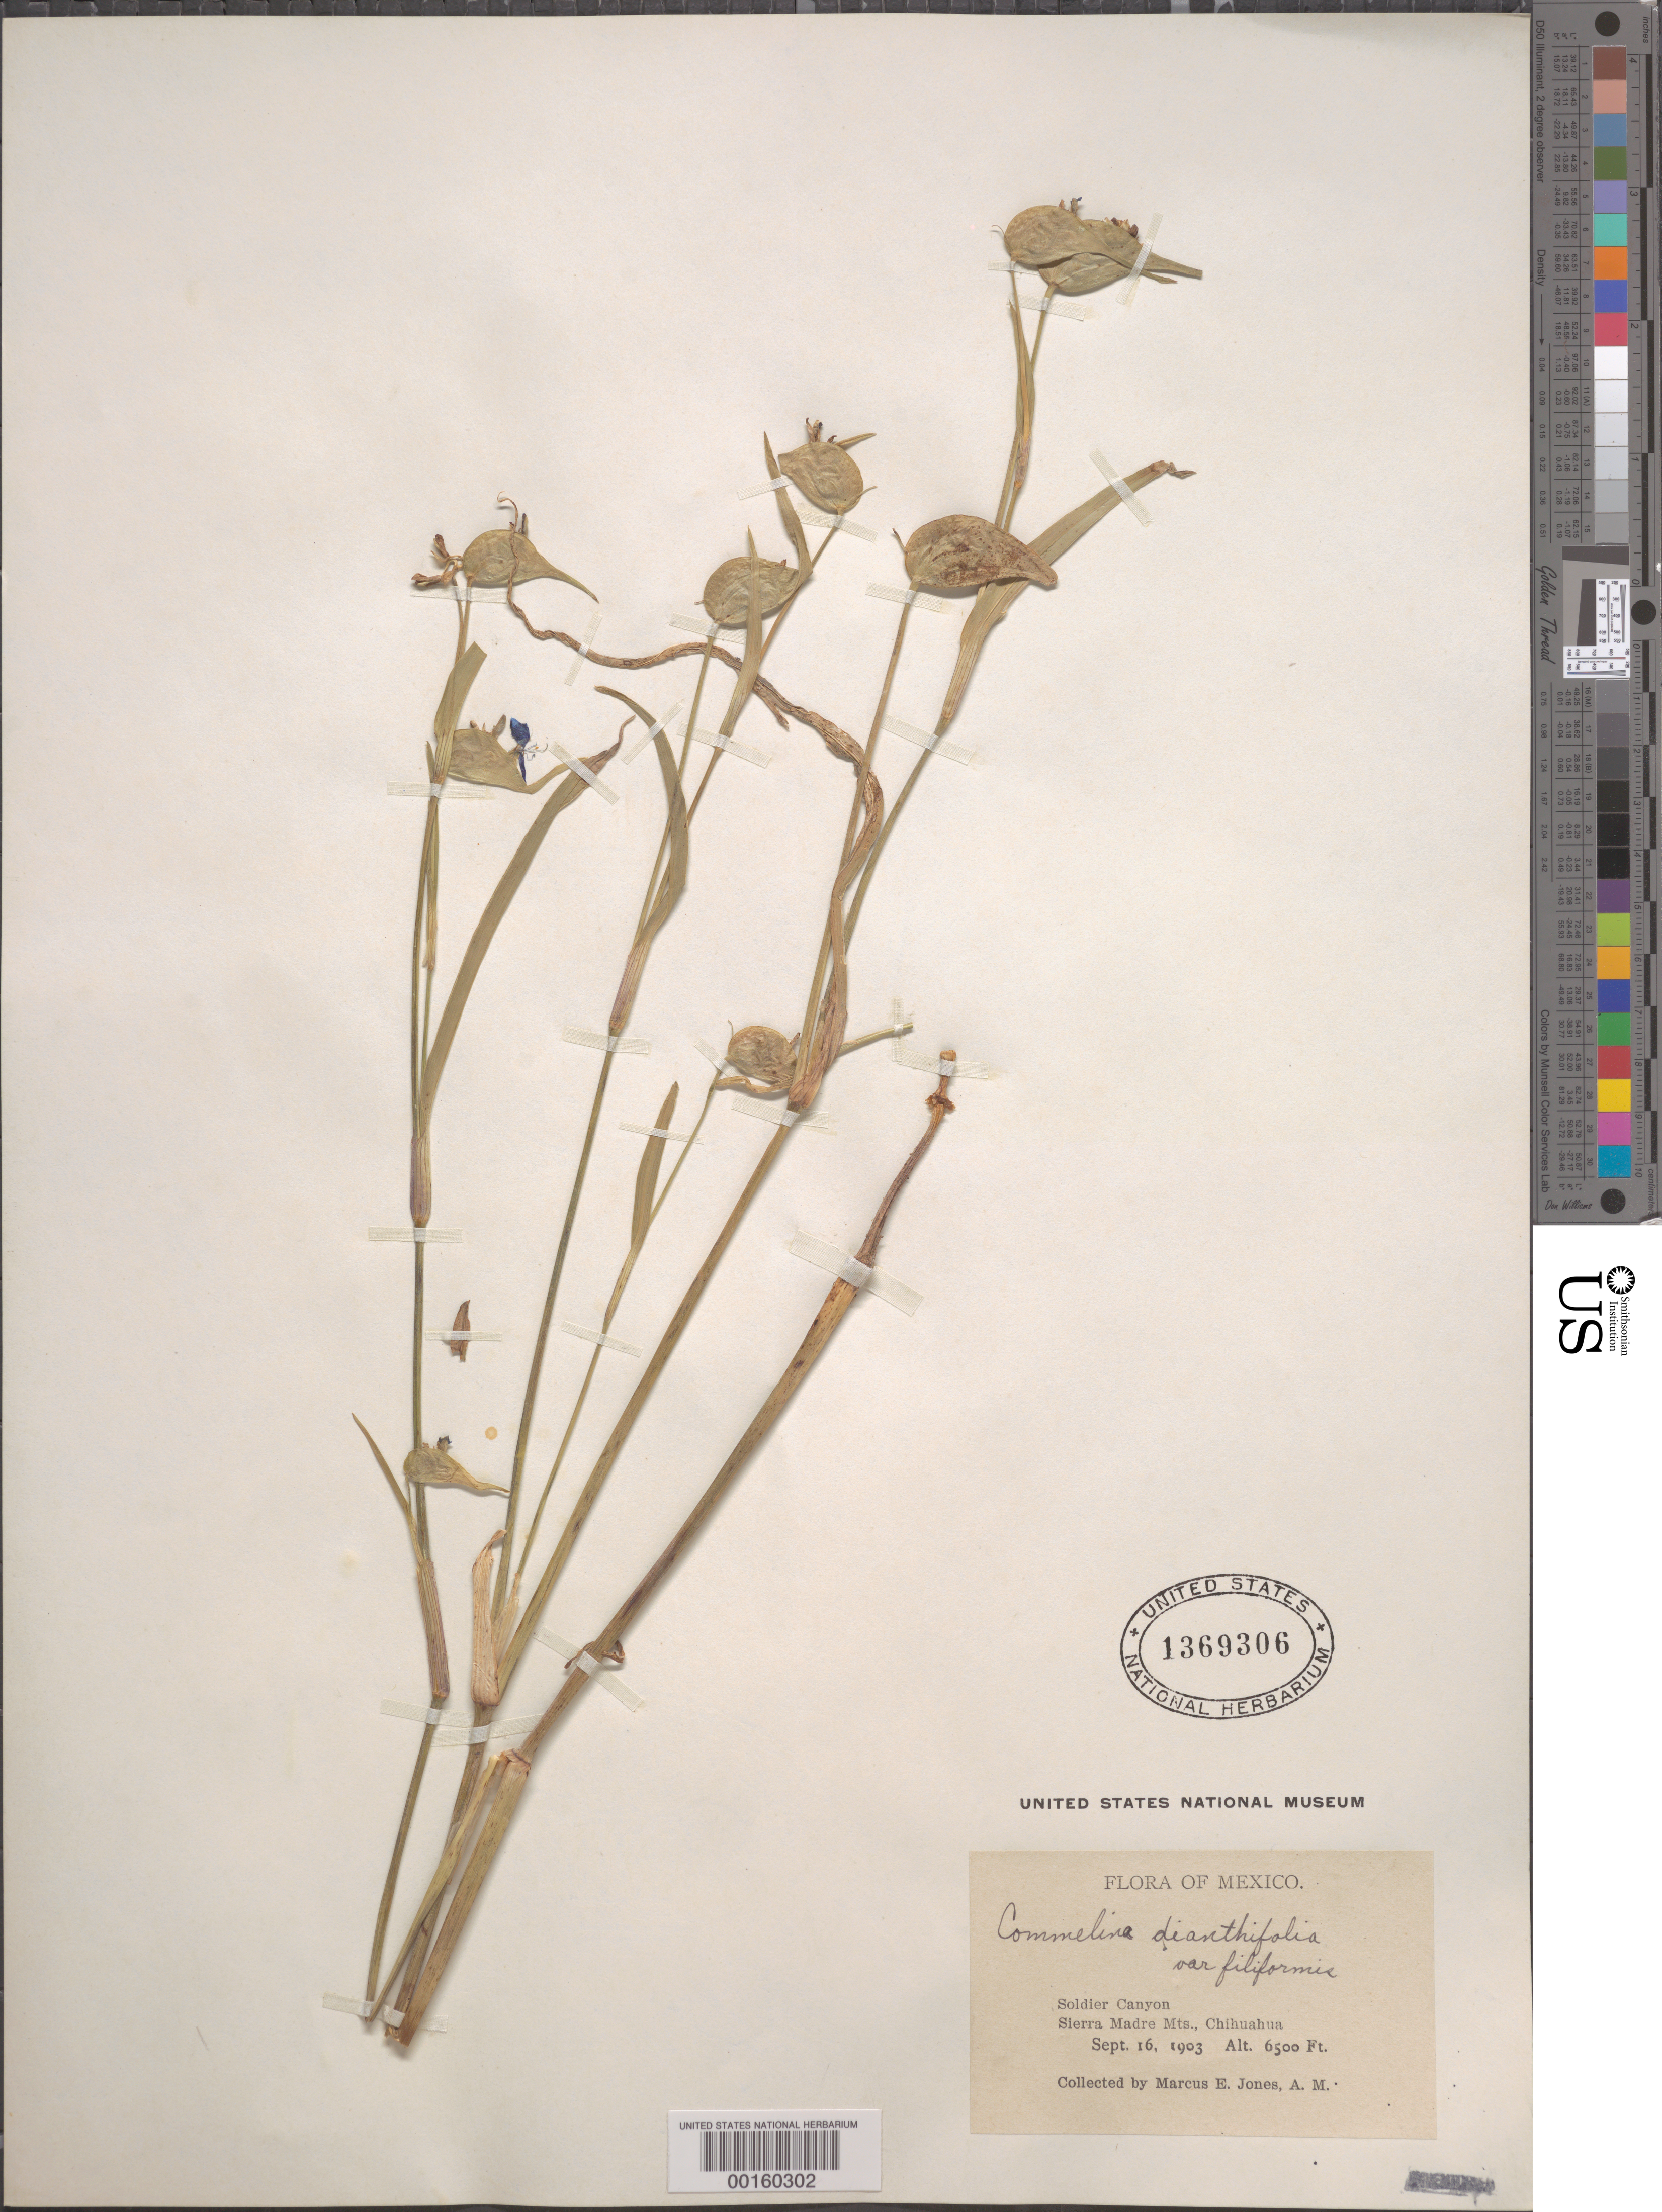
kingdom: Plantae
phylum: Tracheophyta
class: Liliopsida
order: Commelinales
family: Commelinaceae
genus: Commelina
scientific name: Commelina dianthifolia var. filiformis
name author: M.E. Jones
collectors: M. A. Jones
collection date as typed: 16 Sep 1903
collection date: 1903-09-16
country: Mexico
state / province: Chihuahua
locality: Soldier Canyon, Sierra Madre Mountains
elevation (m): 1983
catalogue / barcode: US 1369306